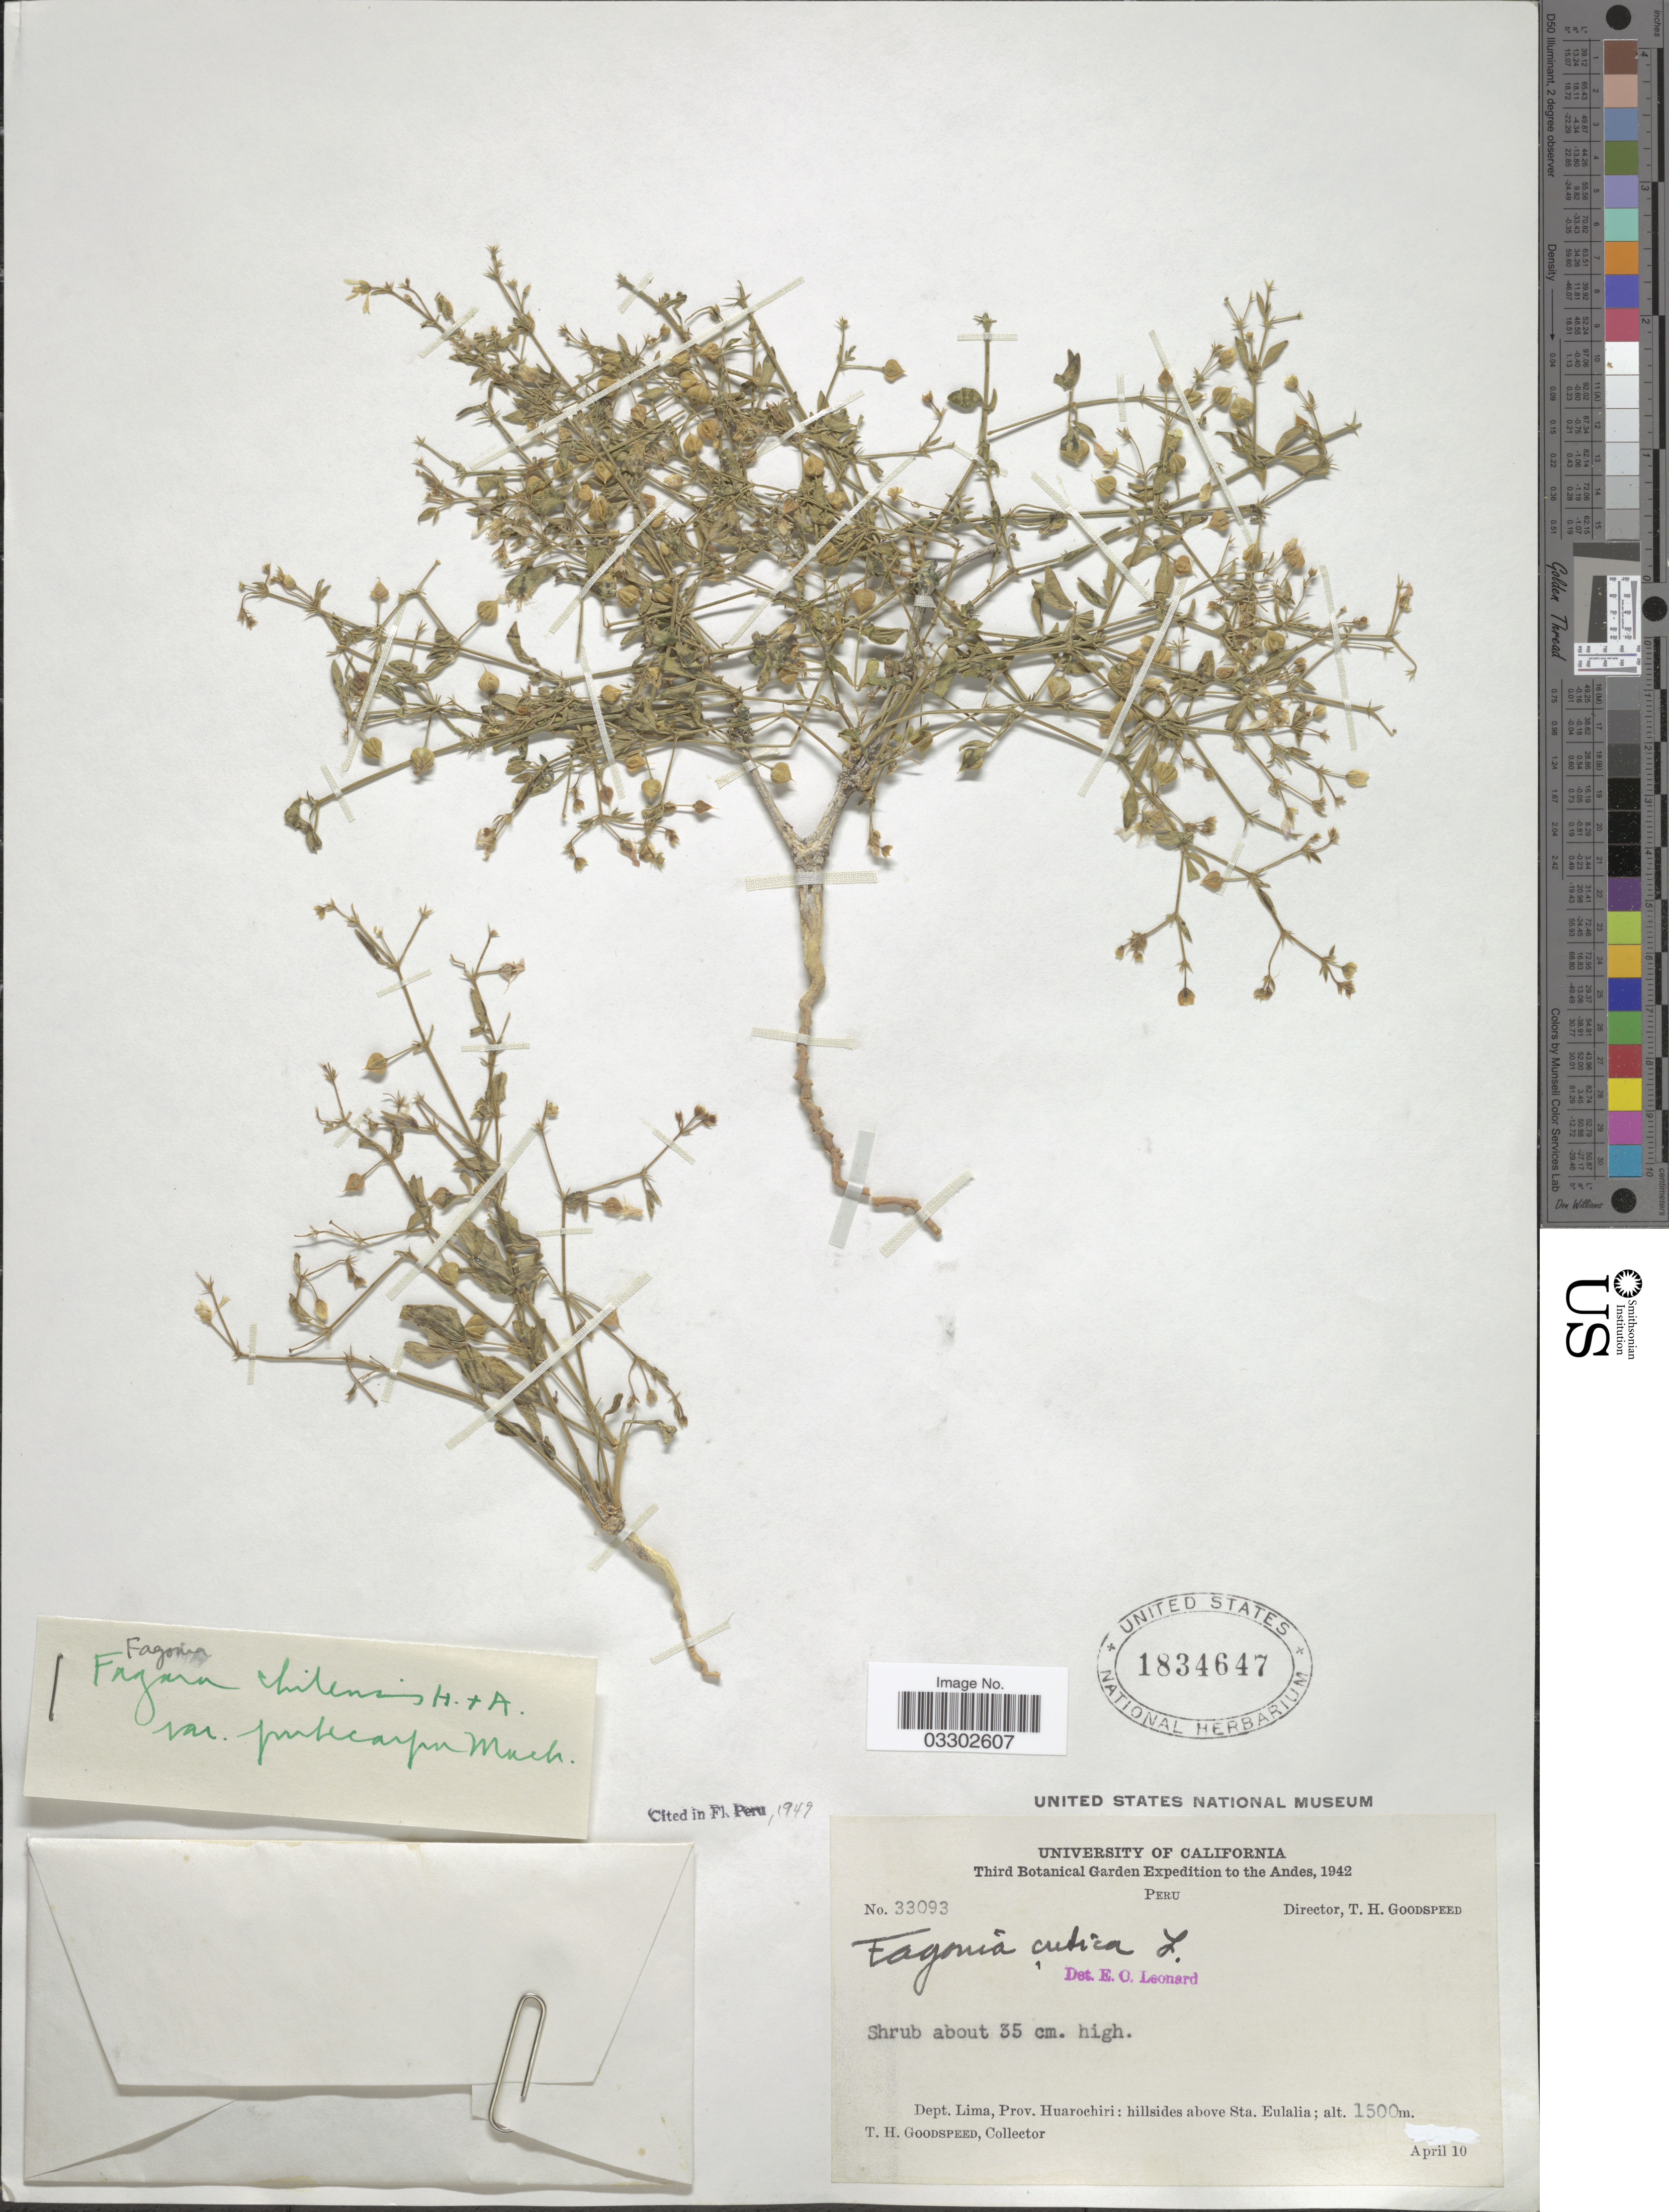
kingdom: Plantae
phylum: Tracheophyta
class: Magnoliopsida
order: Zygophyllales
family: Zygophyllaceae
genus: Fagonia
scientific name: Fagonia chilensis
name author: Hook. & Arn.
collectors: T. Goodspeed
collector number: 33093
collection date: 1942-04-10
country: Peru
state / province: Lima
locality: Andes. Dept. Lima, Prov. Huarochiri: hillsides above Sta. Eulalia.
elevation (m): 1500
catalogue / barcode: US 1834647